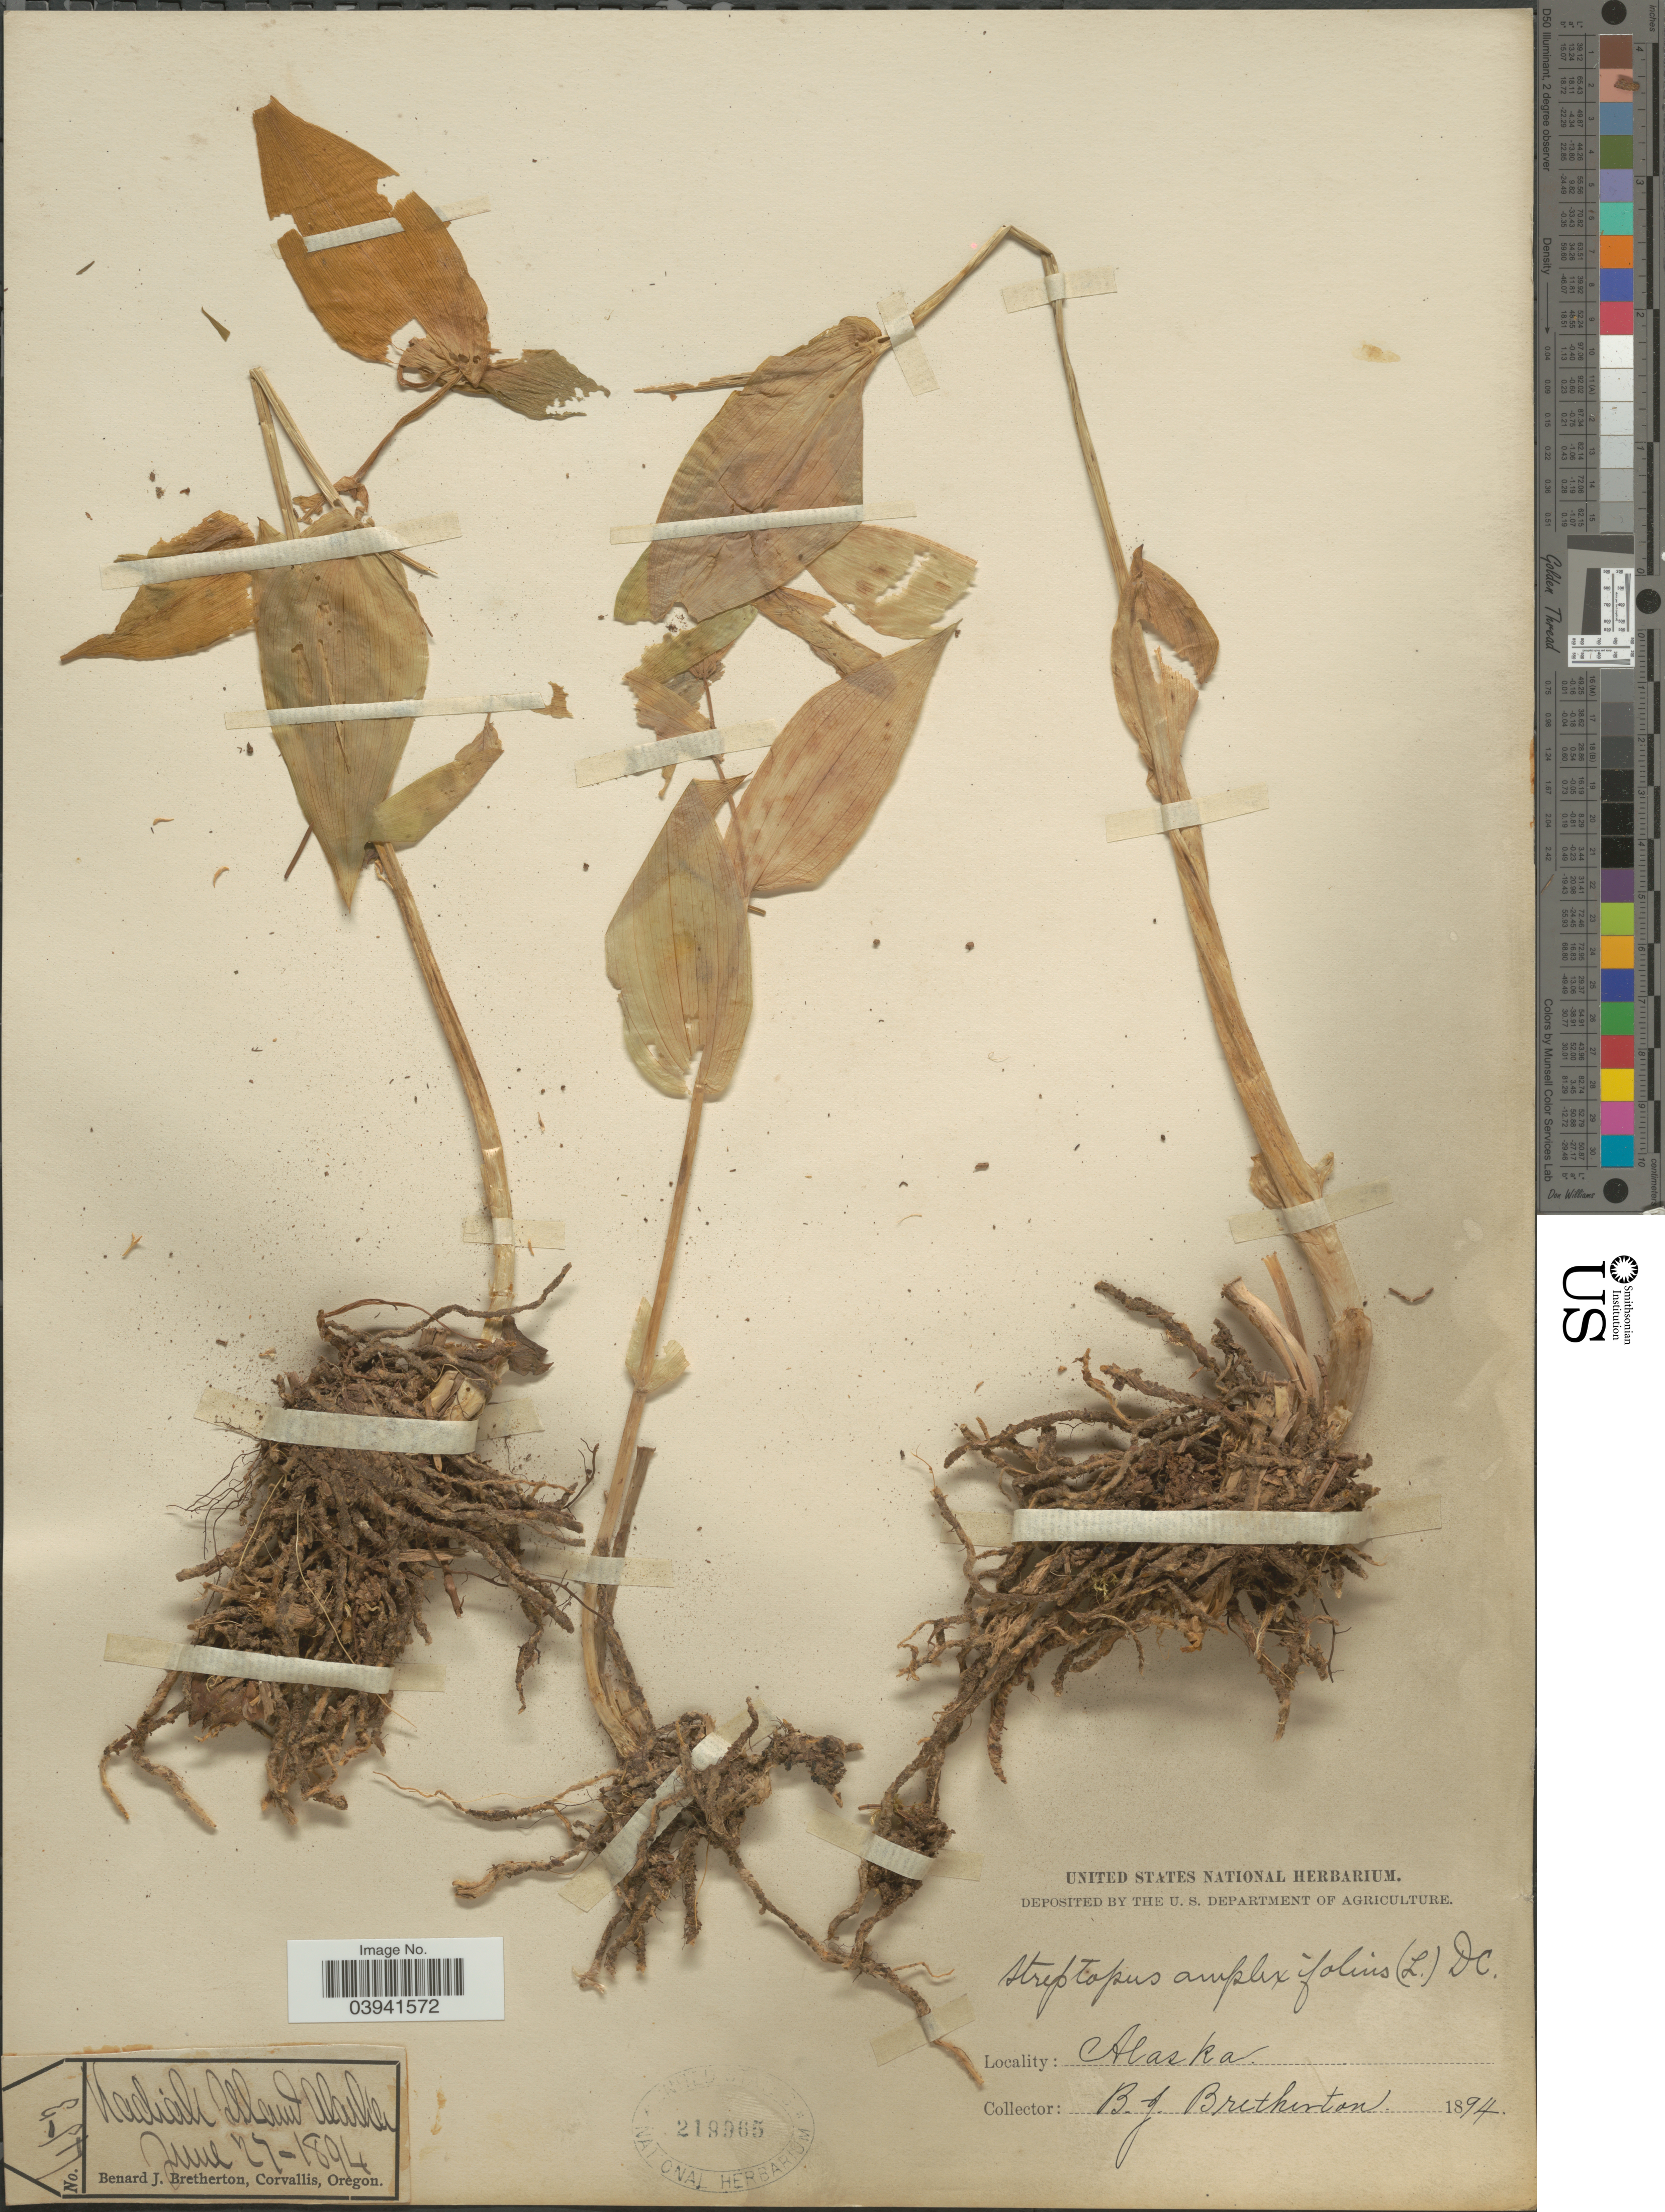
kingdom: Plantae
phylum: Tracheophyta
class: Liliopsida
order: Liliales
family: Liliaceae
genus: Streptopus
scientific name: Streptopus amplexifolius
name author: (L.) DC.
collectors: B. Bretherton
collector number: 453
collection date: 1894-06-27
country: United States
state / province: Alaska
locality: Kadiak Island.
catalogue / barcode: US 219965